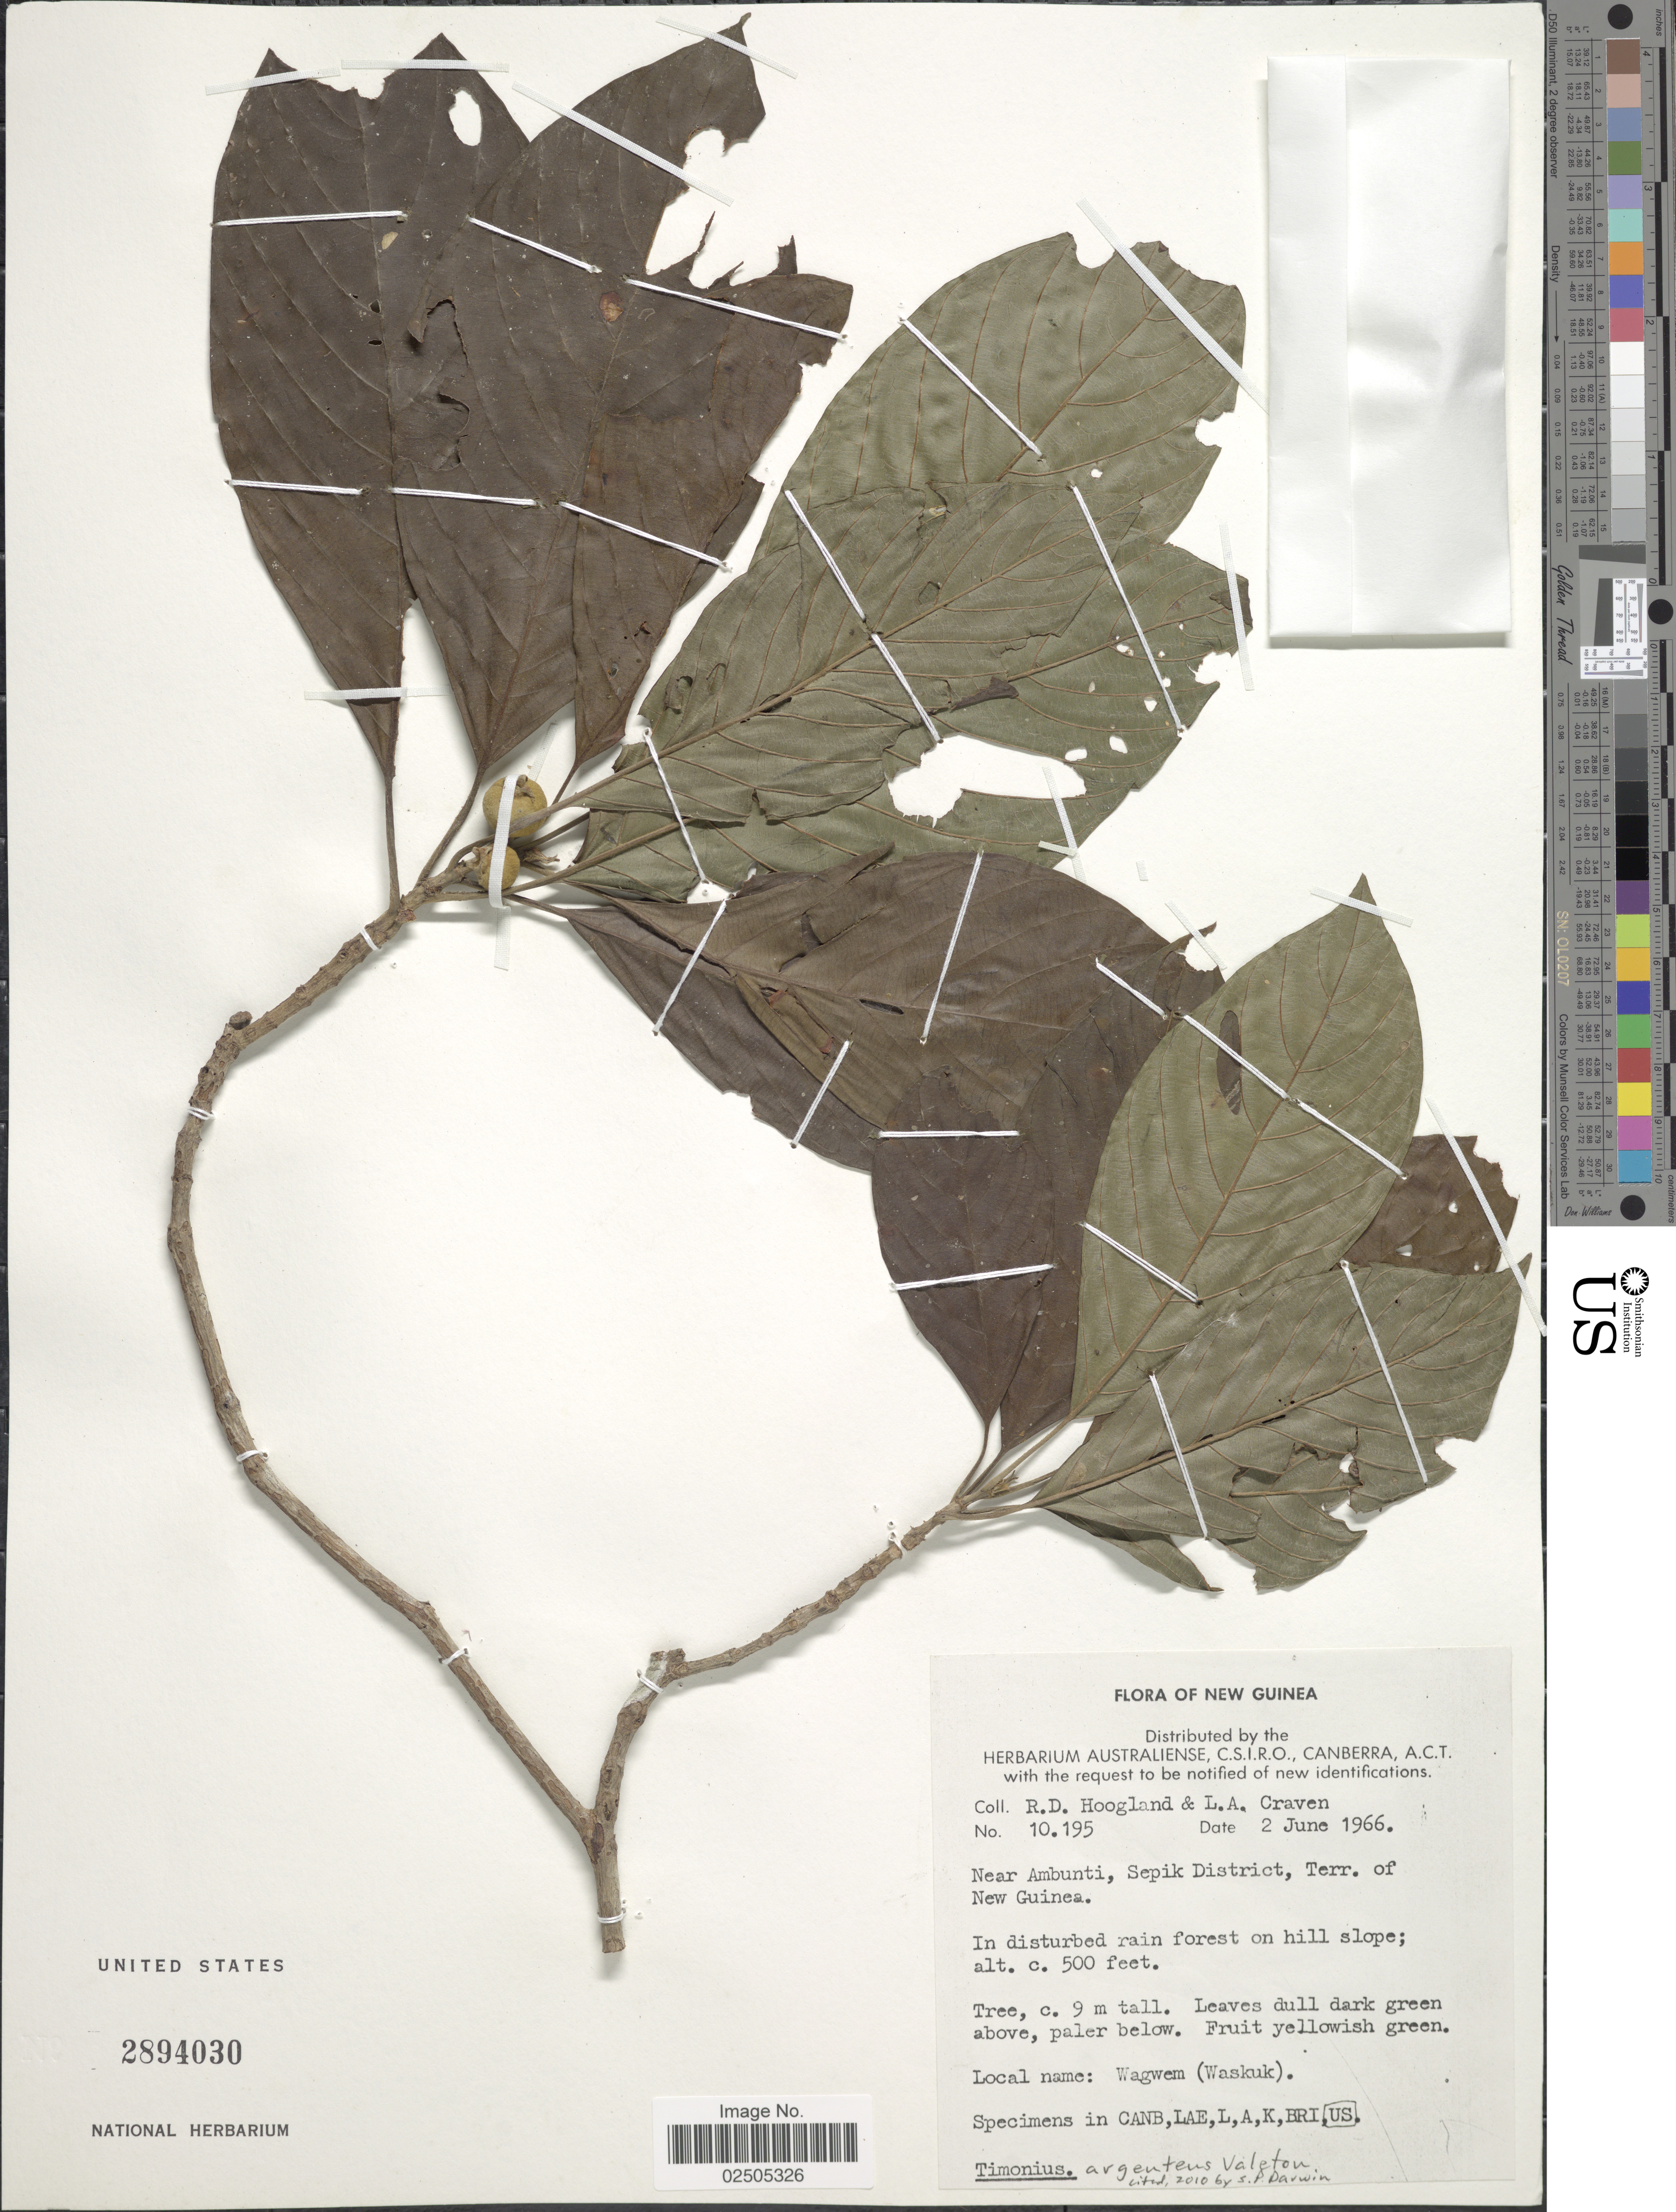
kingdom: Plantae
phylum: Tracheophyta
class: Magnoliopsida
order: Gentianales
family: Rubiaceae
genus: Timonius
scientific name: Timonius argenteus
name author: Valeton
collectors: R. D. Hoogland & L. A. Craven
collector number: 10195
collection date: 1966-06-02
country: Papua New Guinea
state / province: East Sepik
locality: New Guinea, Near Ambunti, Sepik District, Terr. of new Guinea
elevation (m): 152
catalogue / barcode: US 2894030